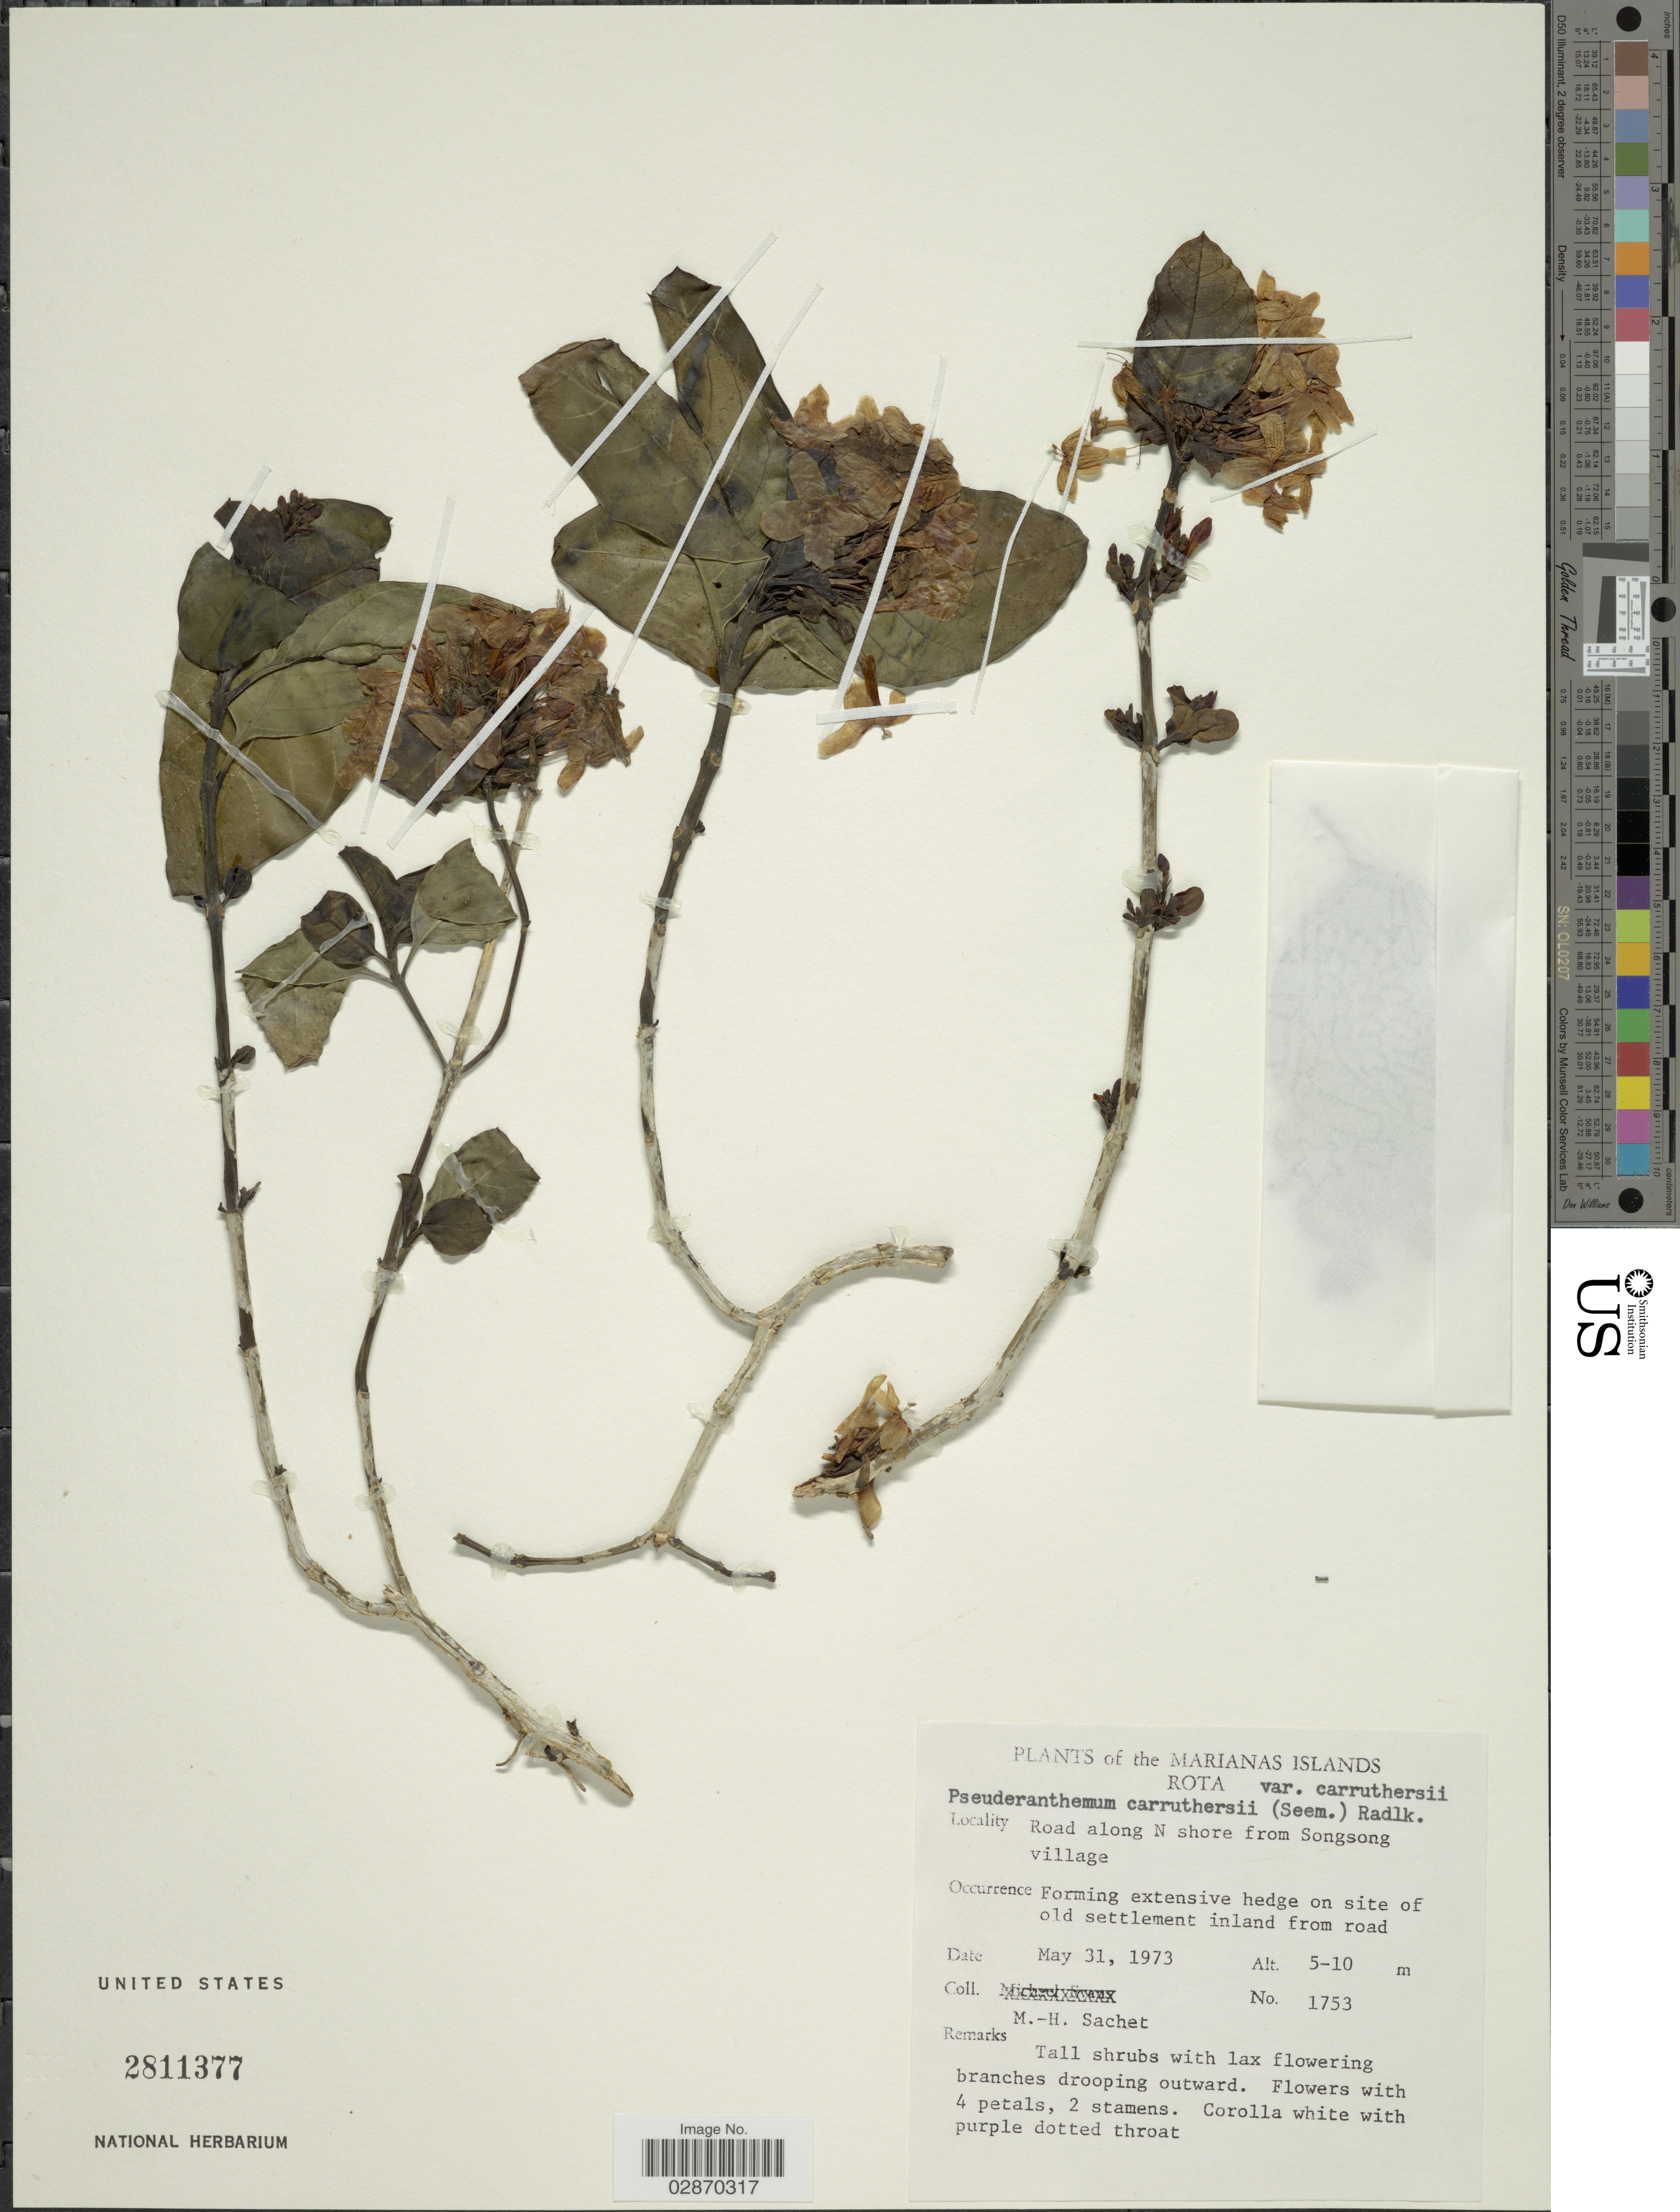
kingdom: Plantae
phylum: Tracheophyta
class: Magnoliopsida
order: Lamiales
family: Acanthaceae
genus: Pseuderanthemum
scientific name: Pseuderanthemum carruthersii var. carruthersii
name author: (Seem.) Guillaumin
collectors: M.-H. Sachet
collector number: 1753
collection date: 1973-05-31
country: Northern Mariana Islands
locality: Marianas Islands. Rota. Road along N shore from Songsong village.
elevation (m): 5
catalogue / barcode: US 2811377